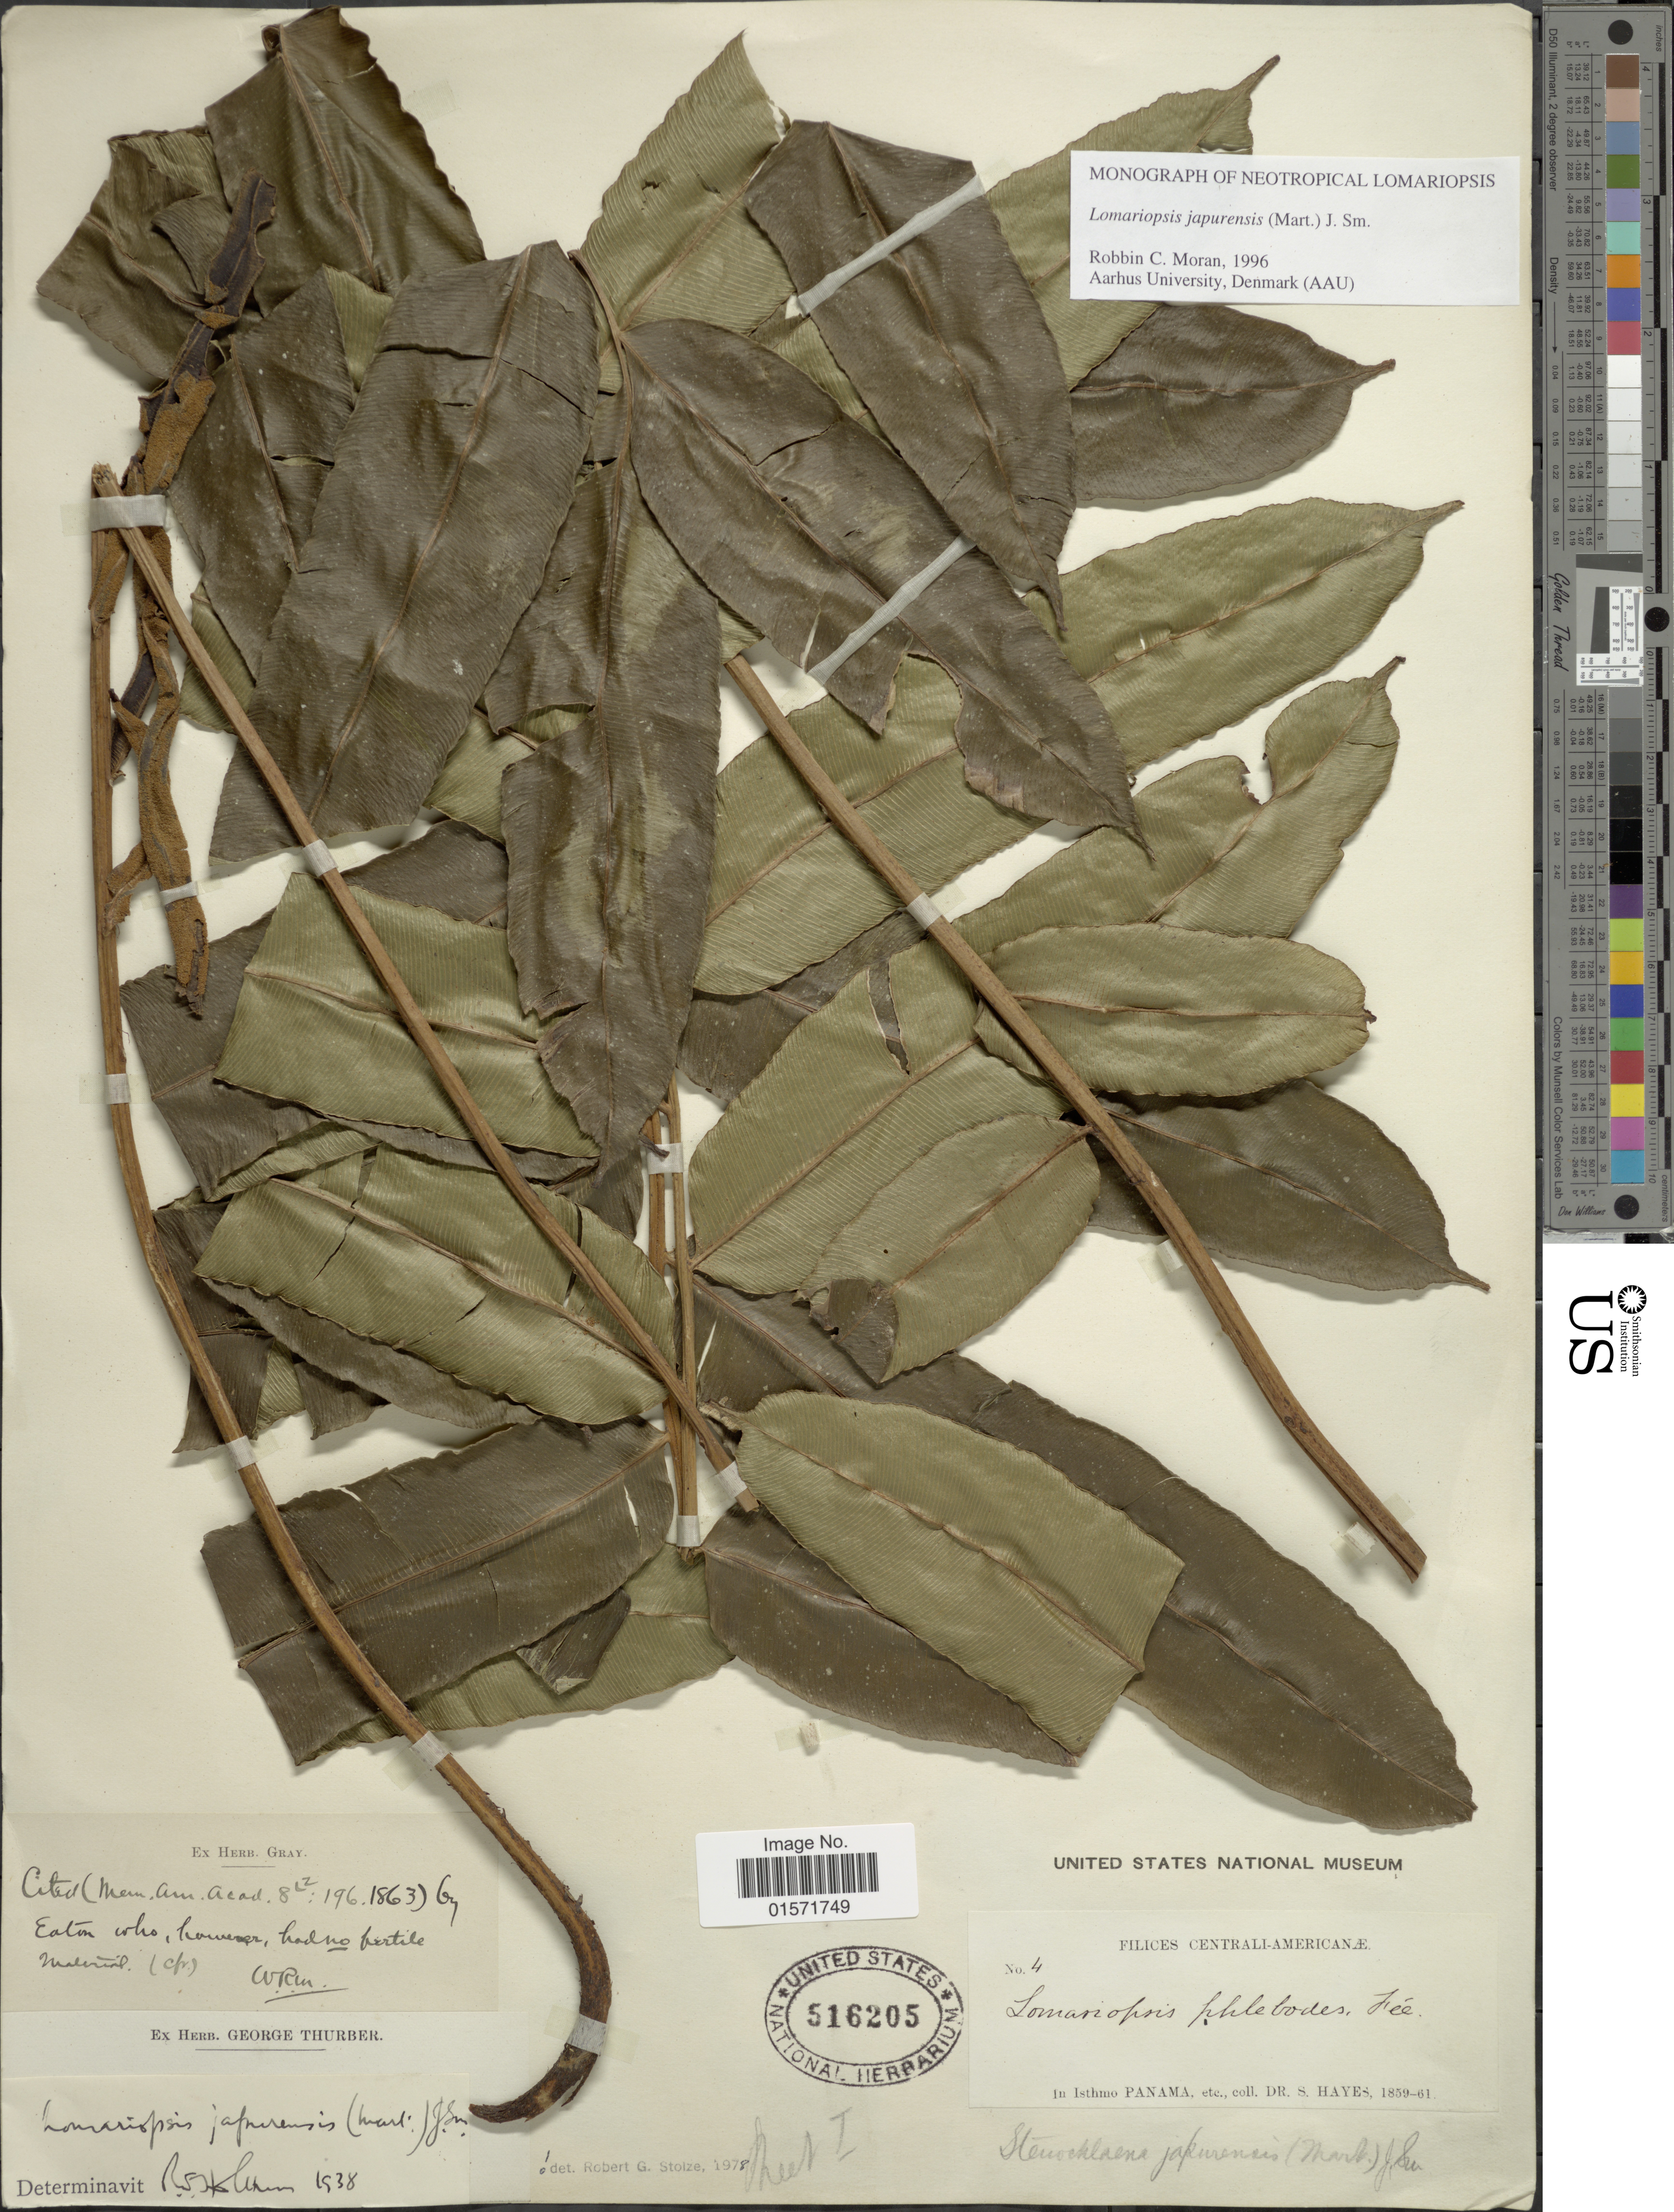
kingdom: Plantae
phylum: Tracheophyta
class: Polypodiopsida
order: Polypodiales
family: Lomariopsidaceae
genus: Lomariopsis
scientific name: Lomariopsis japurensis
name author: (Mart.) J. Sm.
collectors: S. Hayes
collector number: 4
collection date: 1859/1861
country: Panama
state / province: Panamá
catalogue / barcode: US 516205